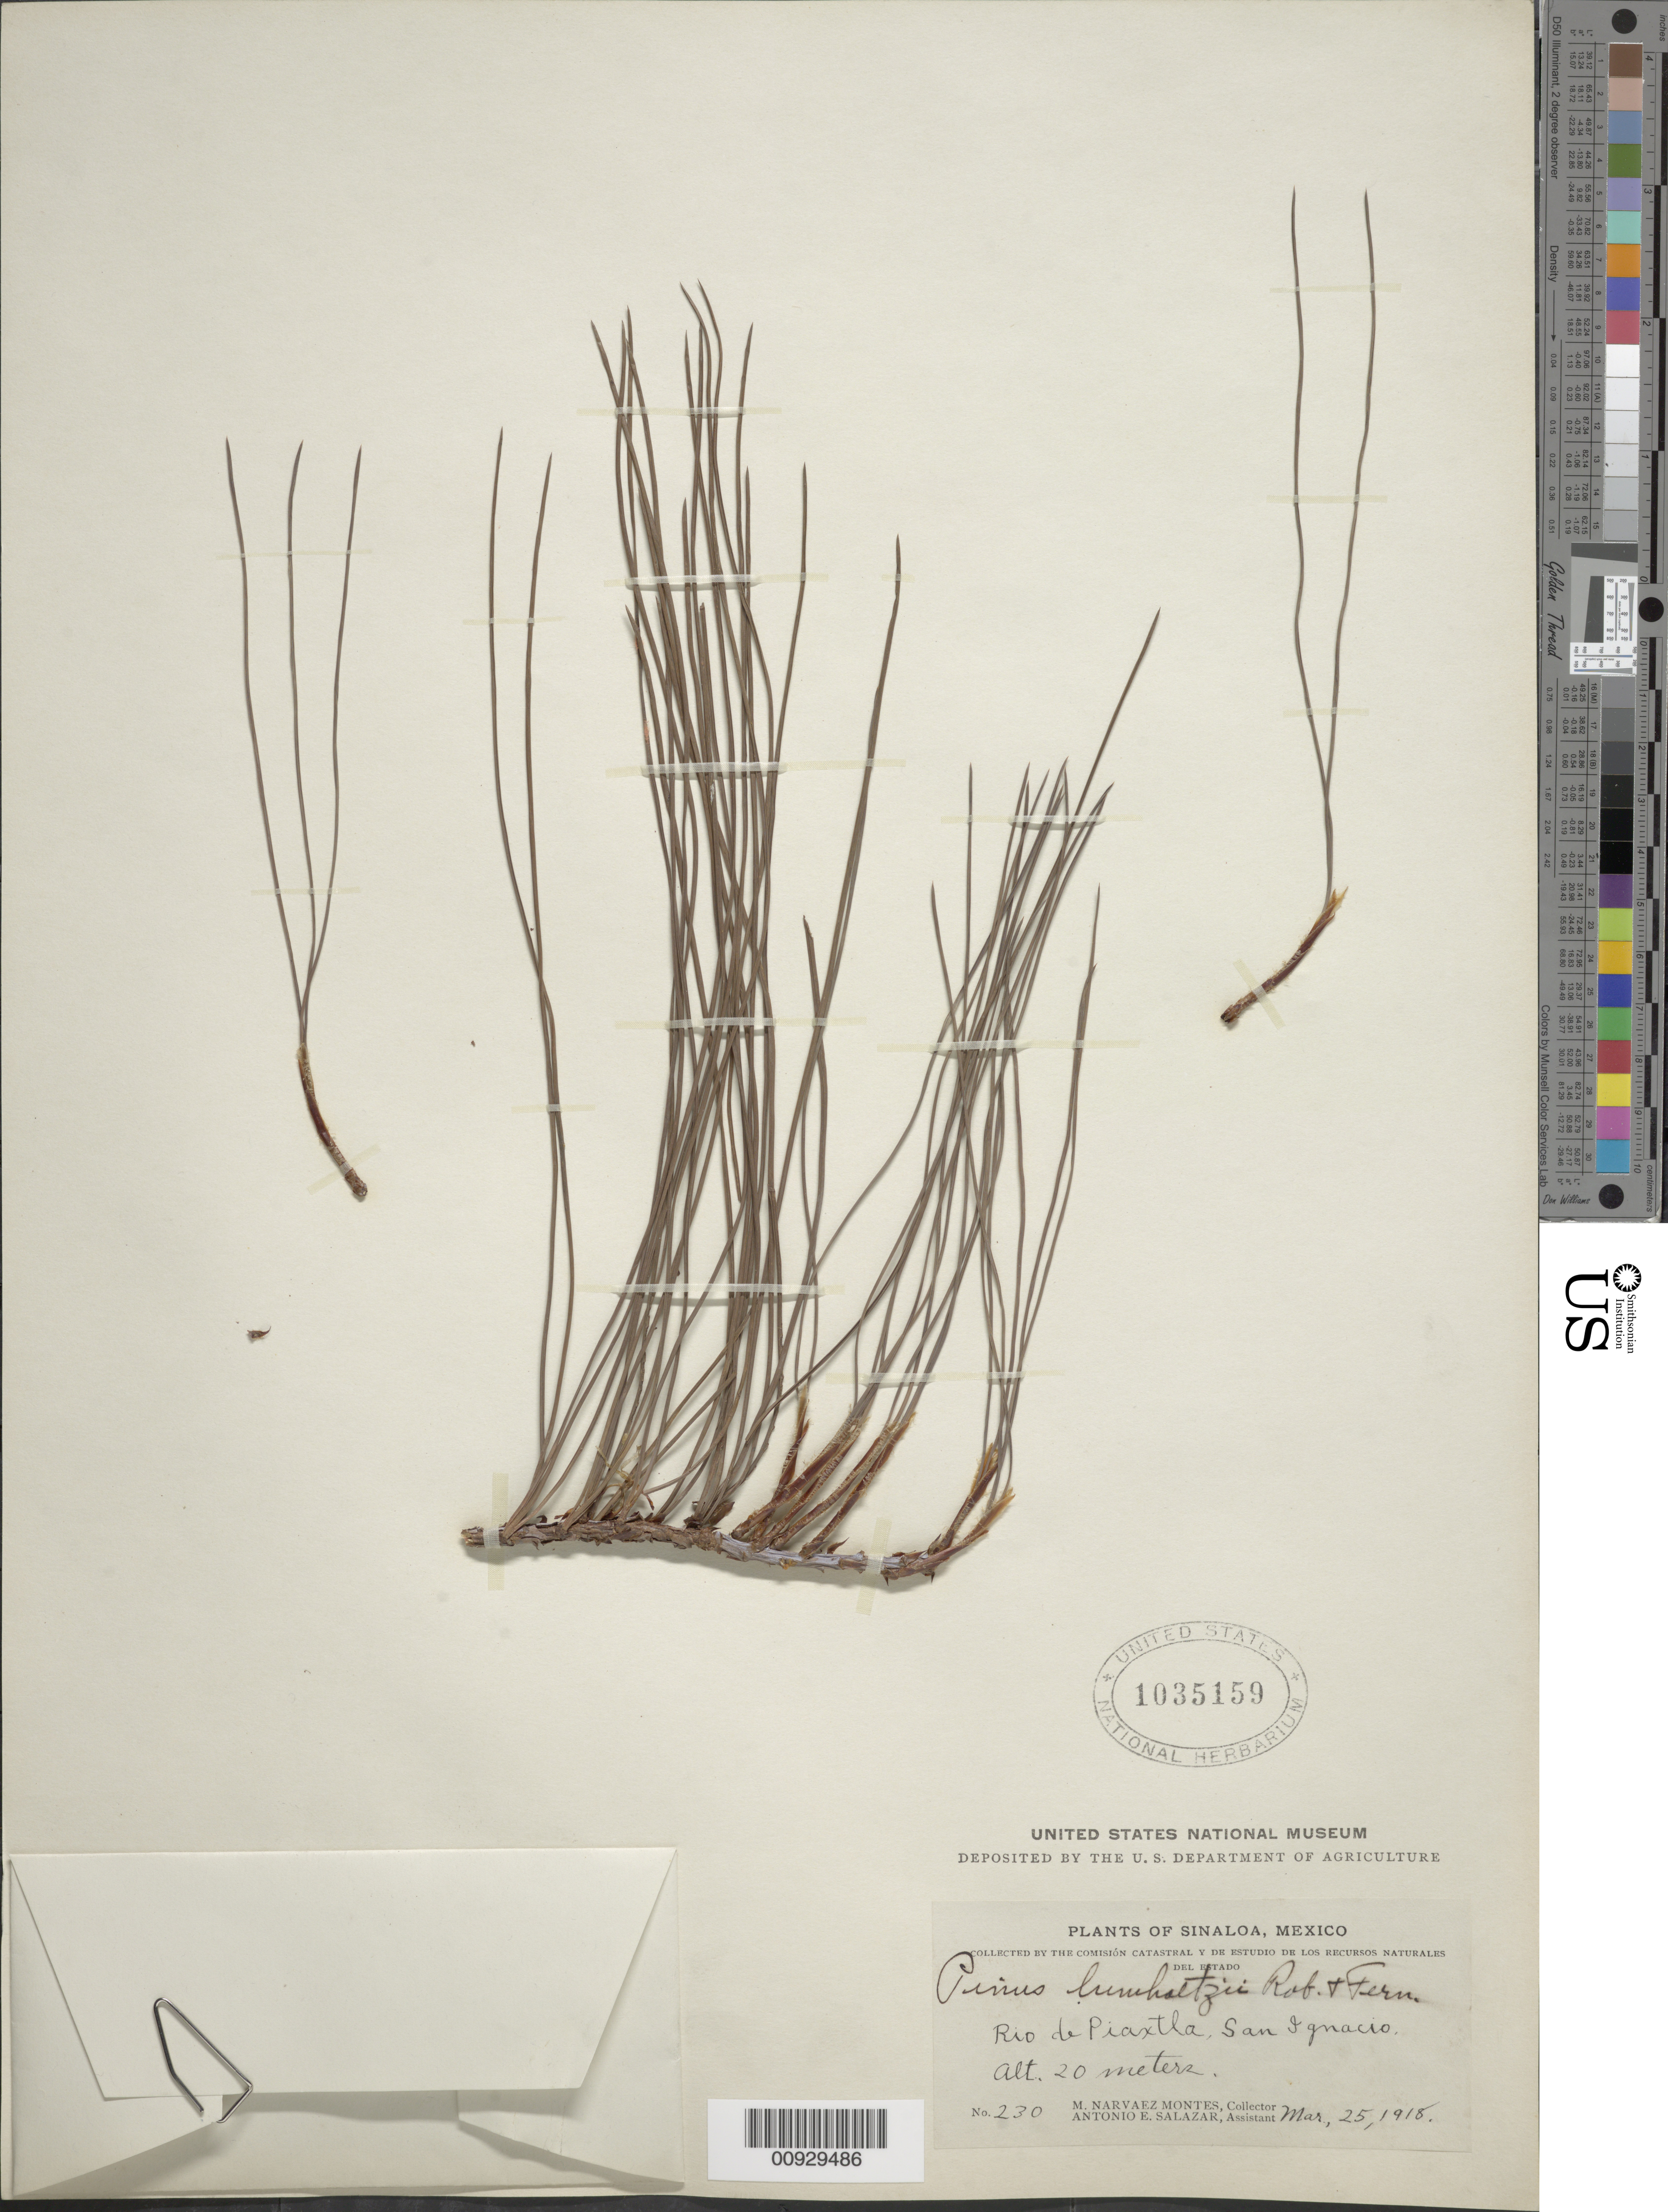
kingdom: Plantae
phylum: Tracheophyta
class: Pinopsida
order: Pinales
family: Pinaceae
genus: Pinus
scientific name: Pinus lumholtzii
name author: B.L. Rob. & Fernald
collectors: M. Narvaez-Montes & A. E. Salazar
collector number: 230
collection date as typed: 25 Mar 1918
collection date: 1918-03-25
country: Mexico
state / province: Sinaloa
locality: Río de Picaxtla, San Ignacio.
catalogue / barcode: US 1035159